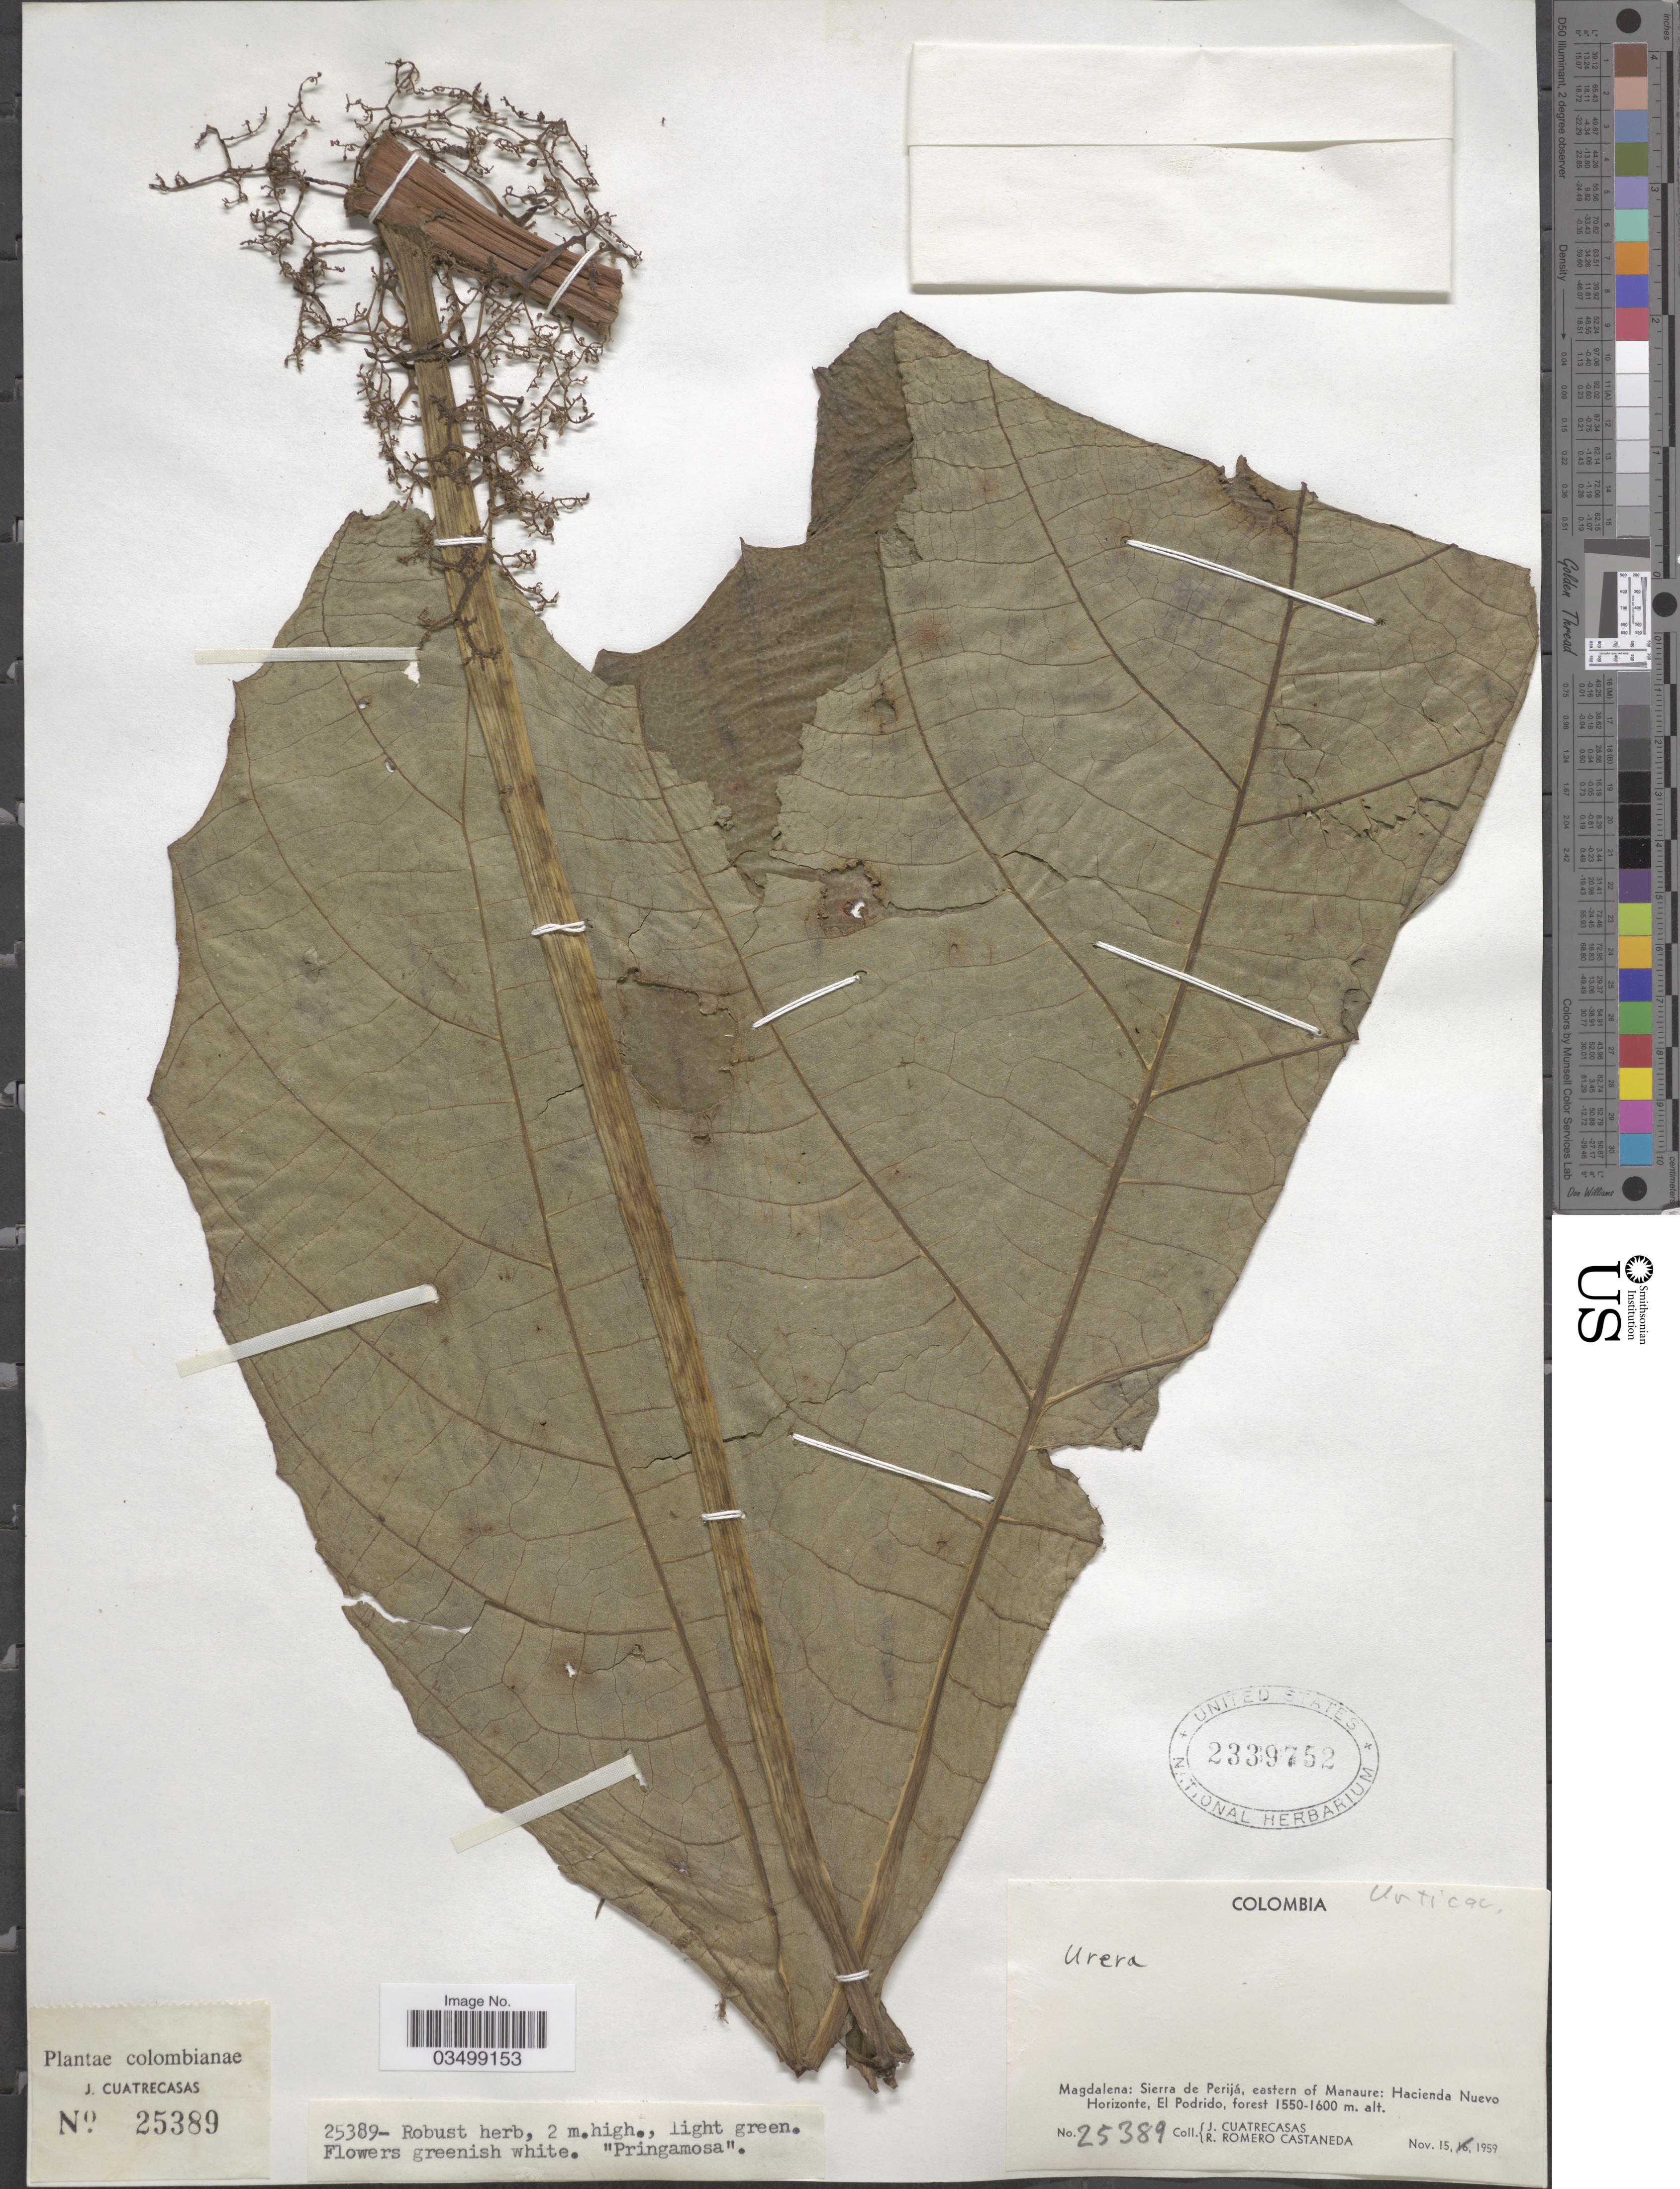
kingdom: Plantae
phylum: Tracheophyta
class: Magnoliopsida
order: Rosales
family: Urticaceae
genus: Urera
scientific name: Urera sp.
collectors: J. Cuatrecasas & R. Romero Castañeda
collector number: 25389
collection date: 1959-11-15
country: Colombia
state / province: Magdalena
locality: Sierra de Perijá, eastern of Manaure: Hacienda Nuevo Horizonte, El Podrido, forest.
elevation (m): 1550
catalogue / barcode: US 2339752